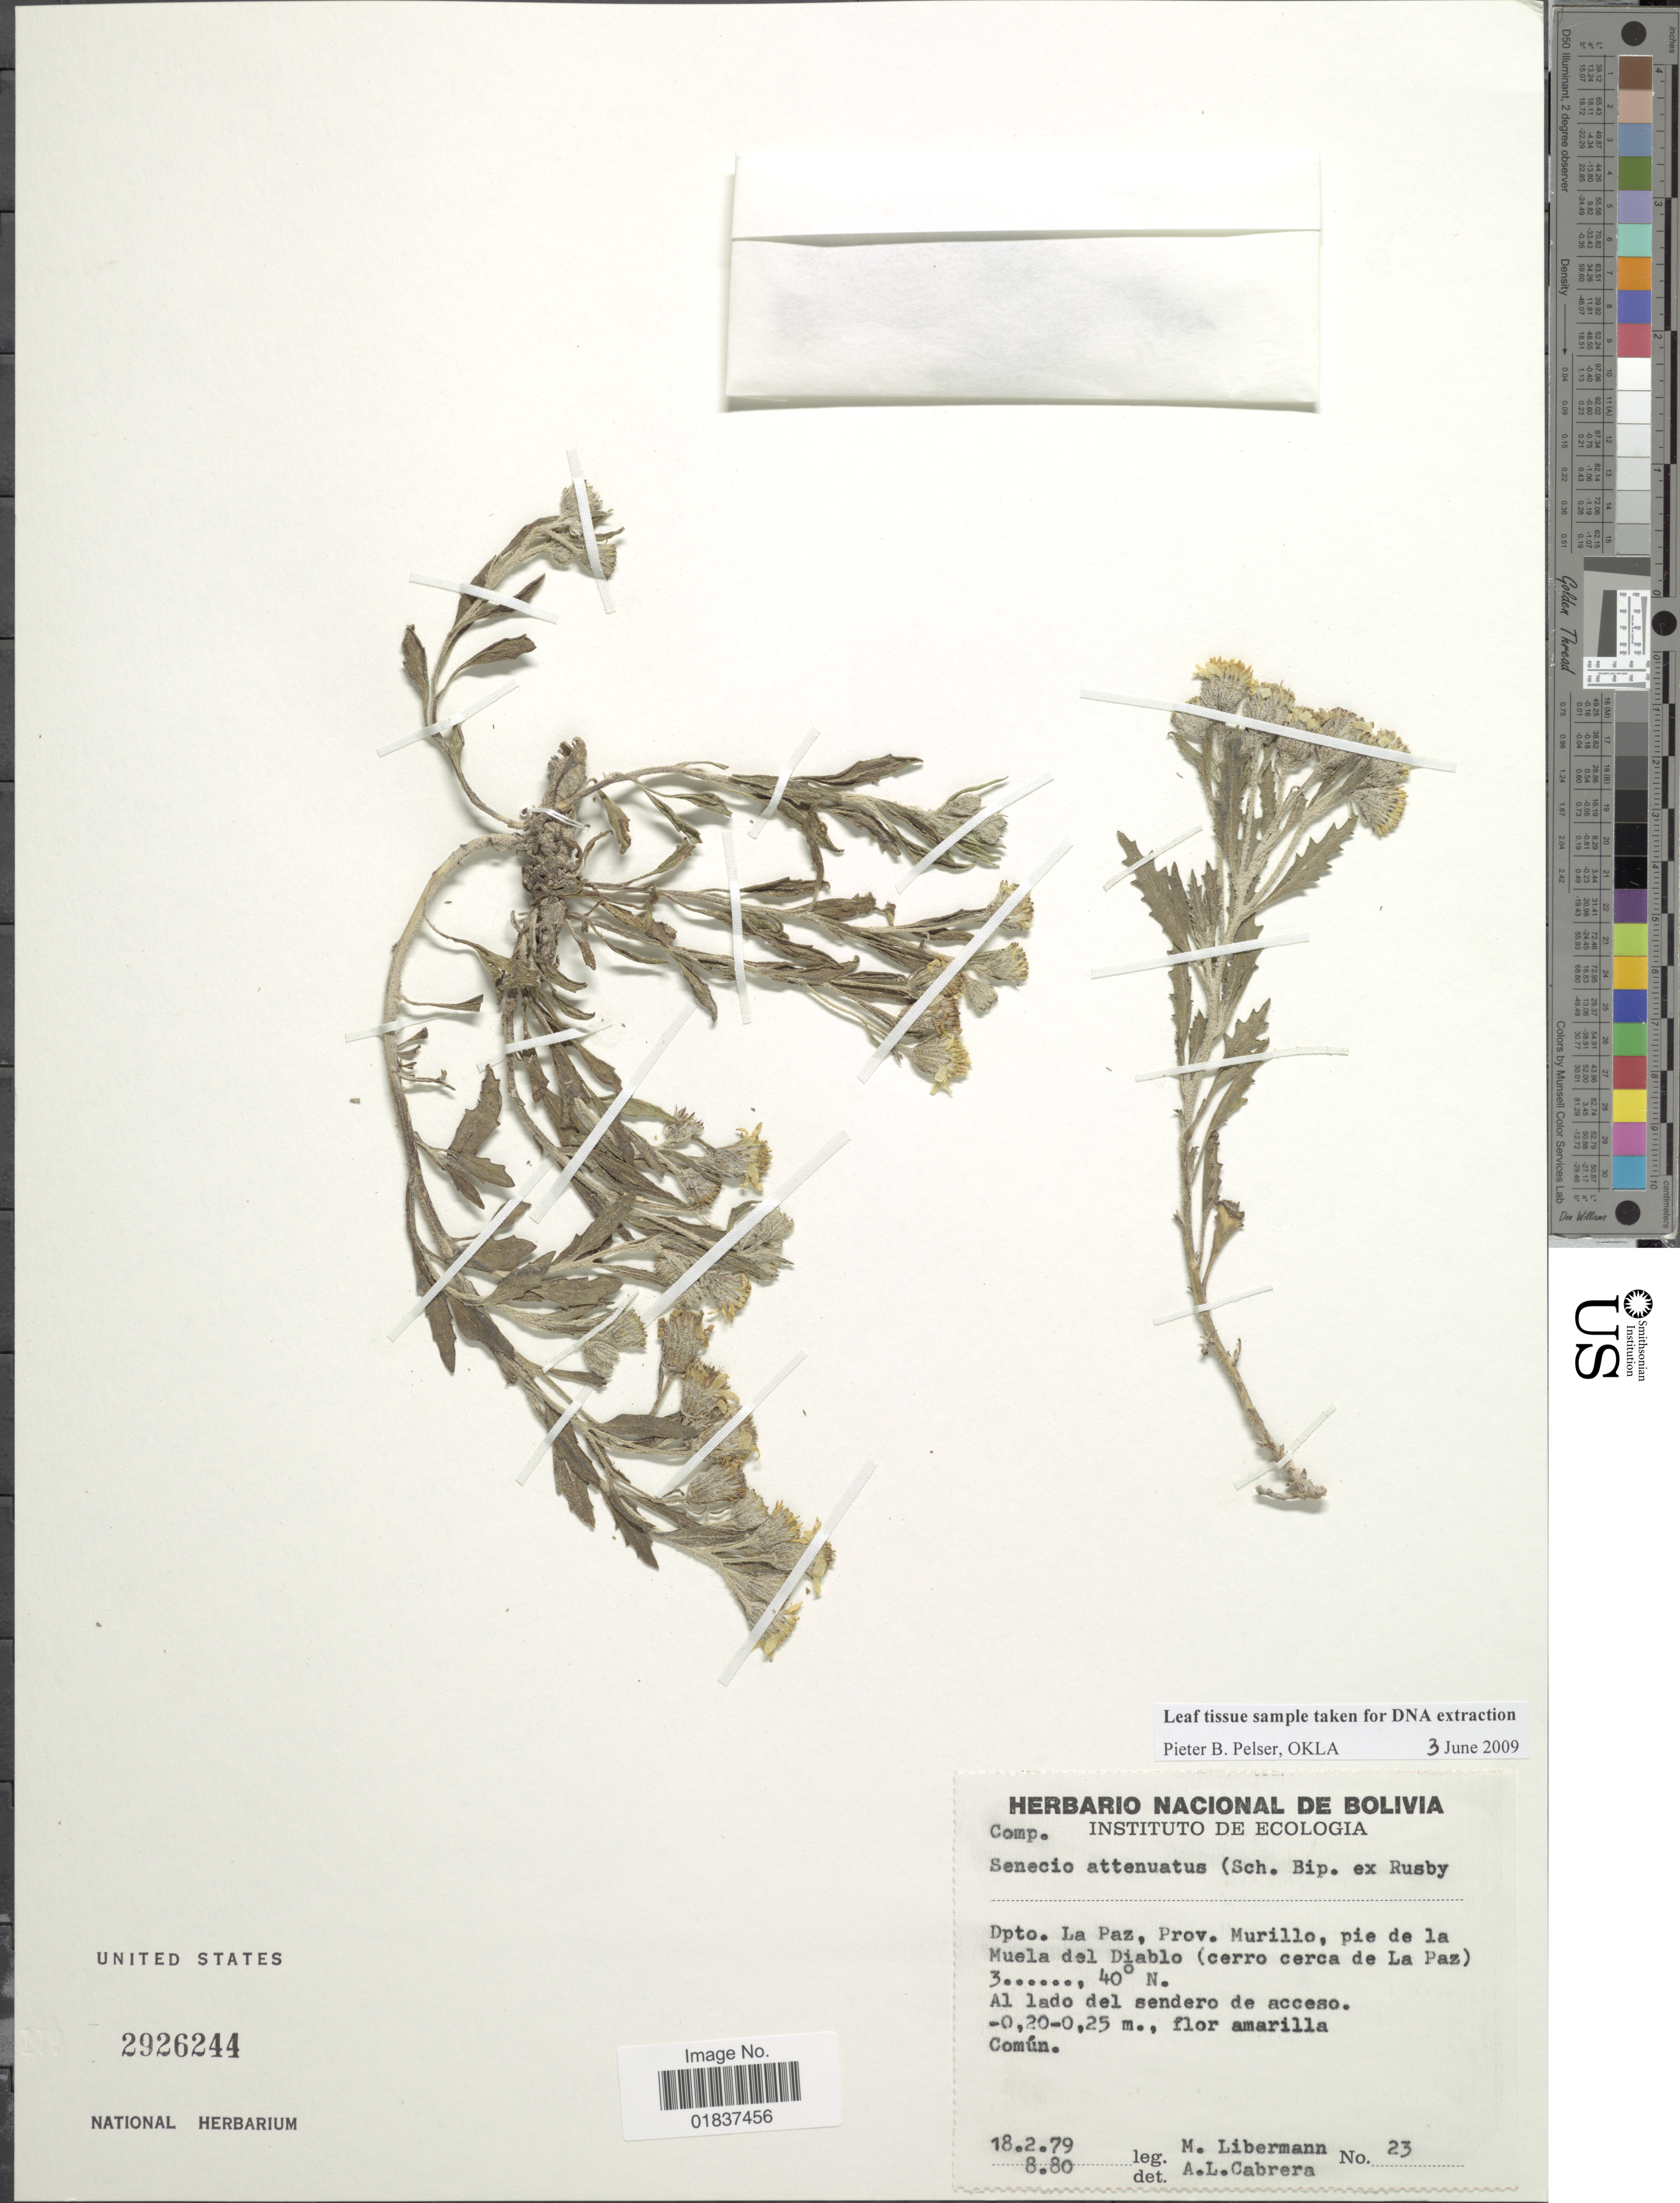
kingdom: Plantae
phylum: Tracheophyta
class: Magnoliopsida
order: Asterales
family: Asteraceae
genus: Senecio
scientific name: Senecio attenuatus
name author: Sch. Bip. ex Rusby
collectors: M. Liberman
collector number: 23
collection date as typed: Transcribed d/m/y: 18/2/79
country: Bolivia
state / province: La Paz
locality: Dpto. La Paz, Prov. Murillo, pie de la Muela del Diablo (cerro cerca de La Paz)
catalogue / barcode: US 2926244